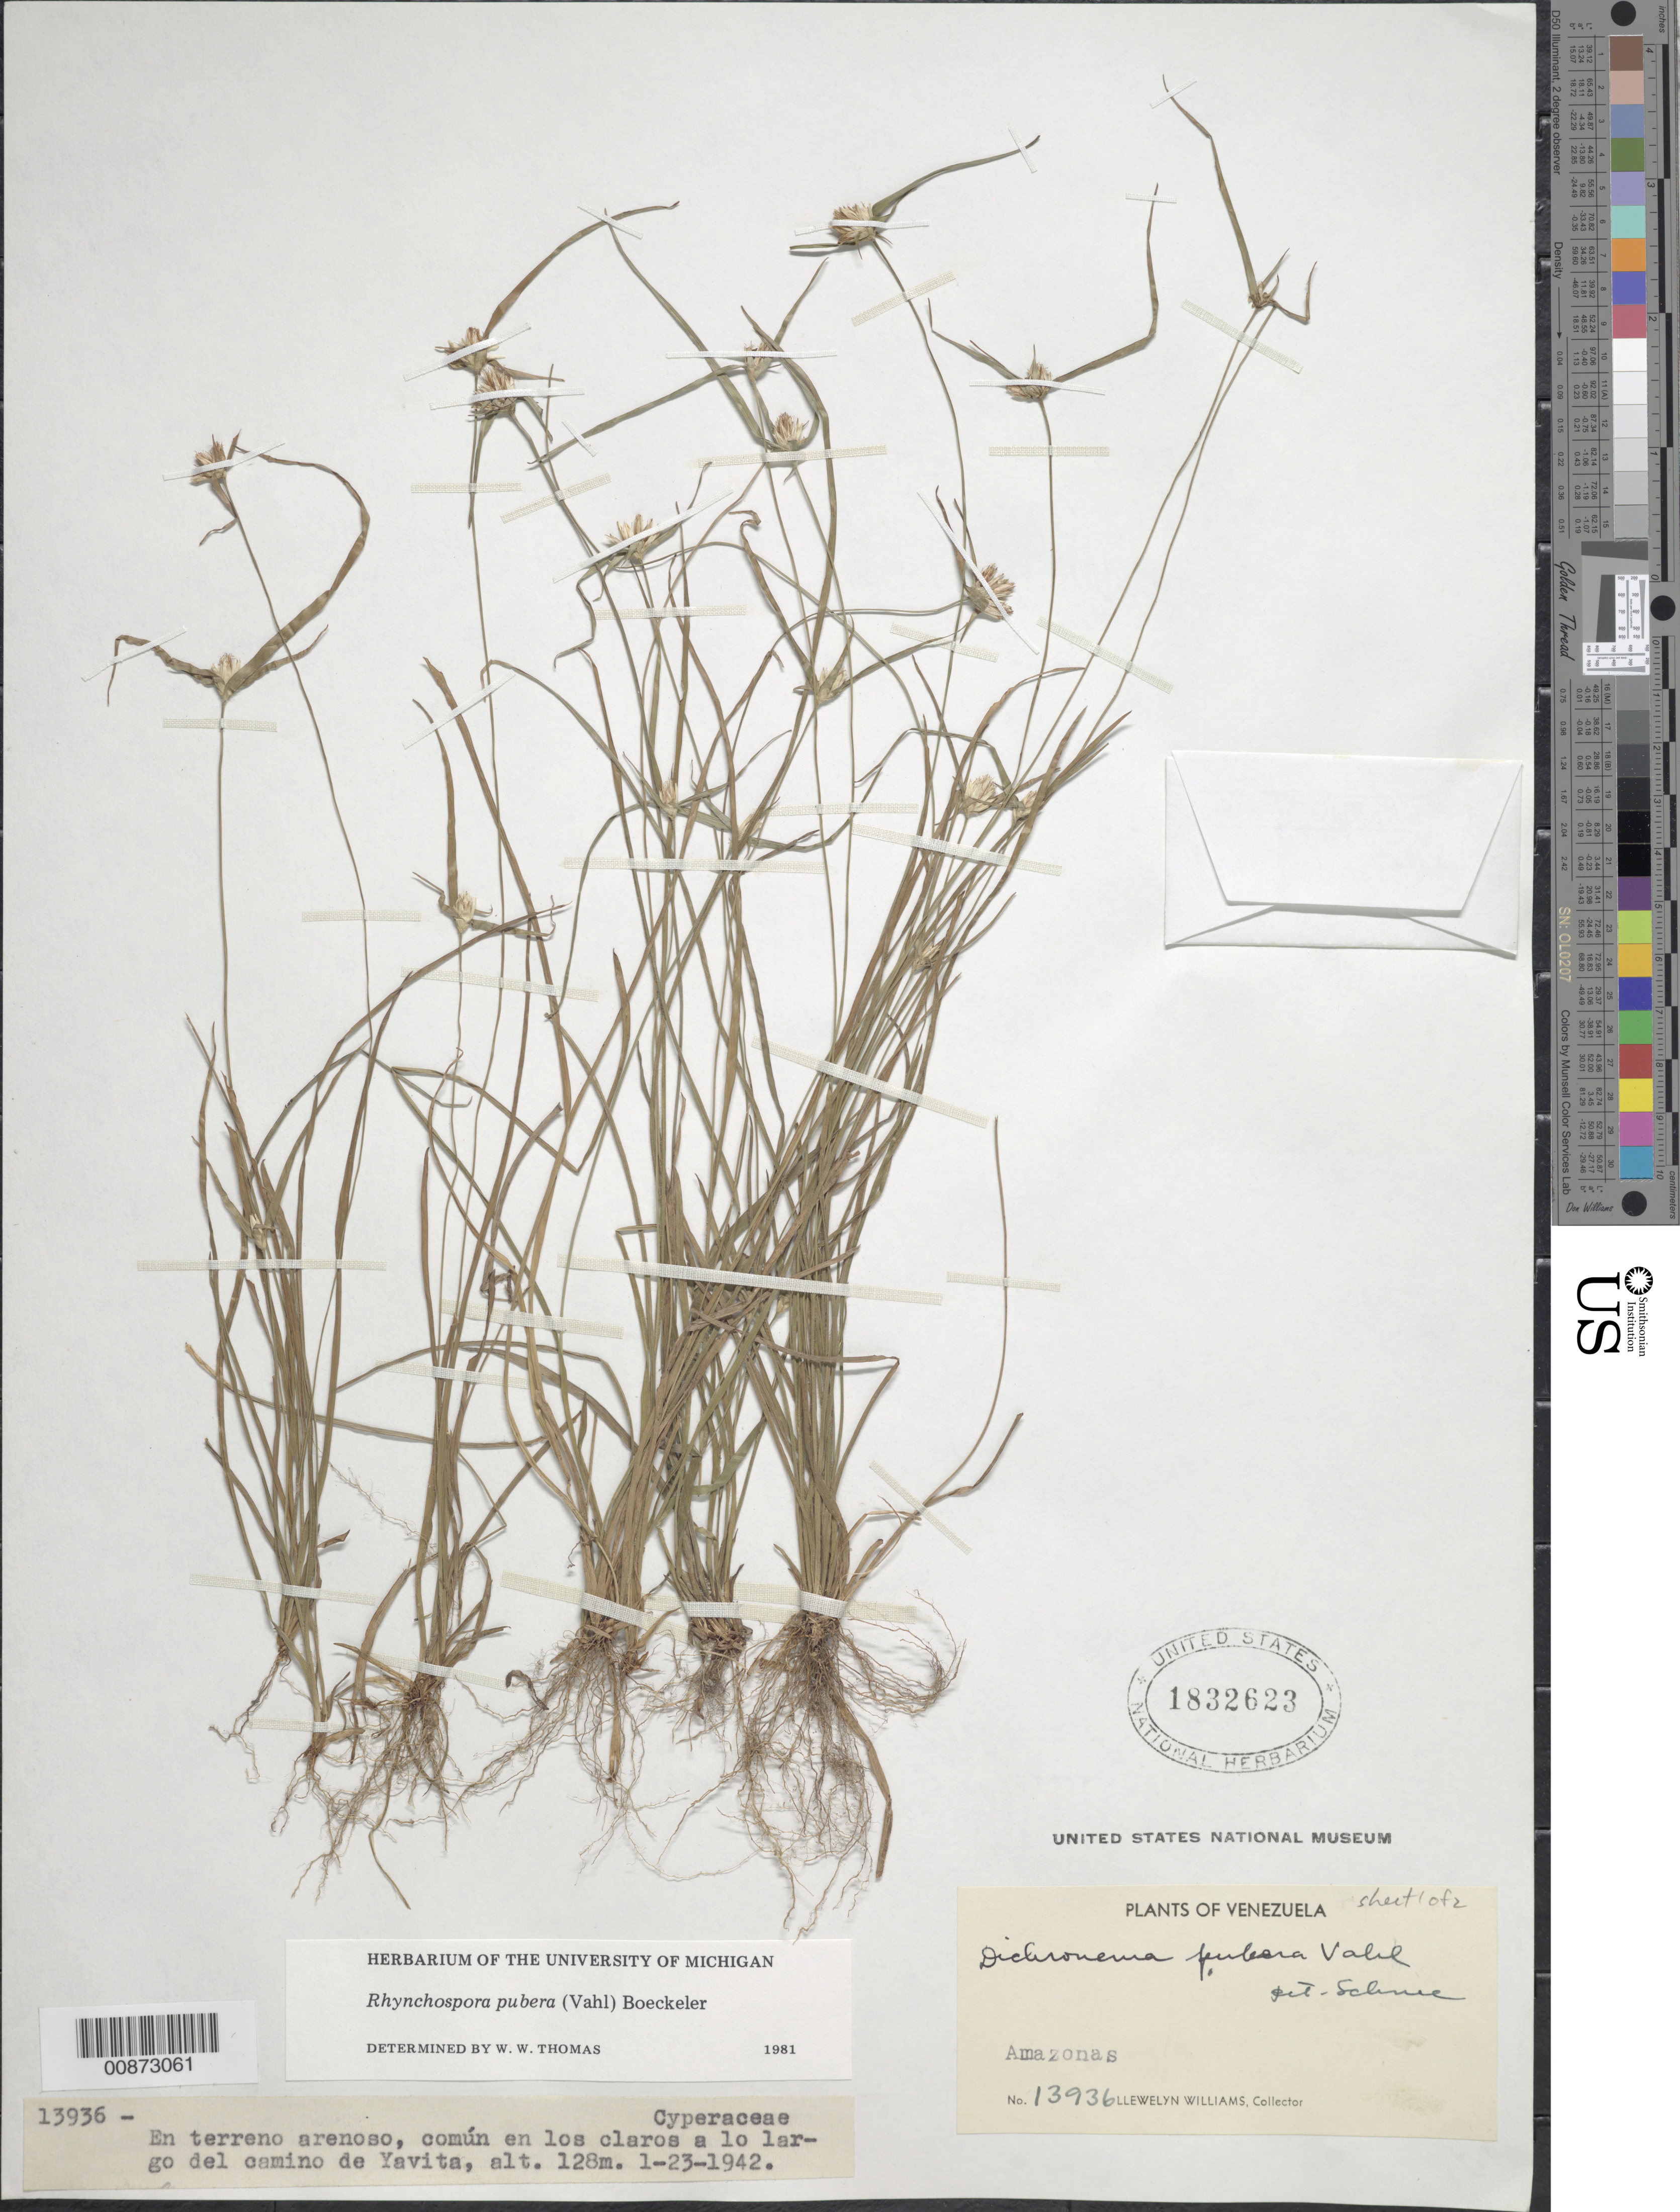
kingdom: Plantae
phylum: Tracheophyta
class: Liliopsida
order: Poales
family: Cyperaceae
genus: Rhynchospora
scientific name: Rhynchospora pubera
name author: (Vahl) Boeckeler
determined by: Thomas, W. W., (NY), New York Botanical Garden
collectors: Ll. Williams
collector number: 13936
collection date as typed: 23-Jan-42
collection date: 1942-01-23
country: Venezuela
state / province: Amazonas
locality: Yavita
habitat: Terreno arenoso, en los claros a lo largo del camino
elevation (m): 128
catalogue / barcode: US 1832623